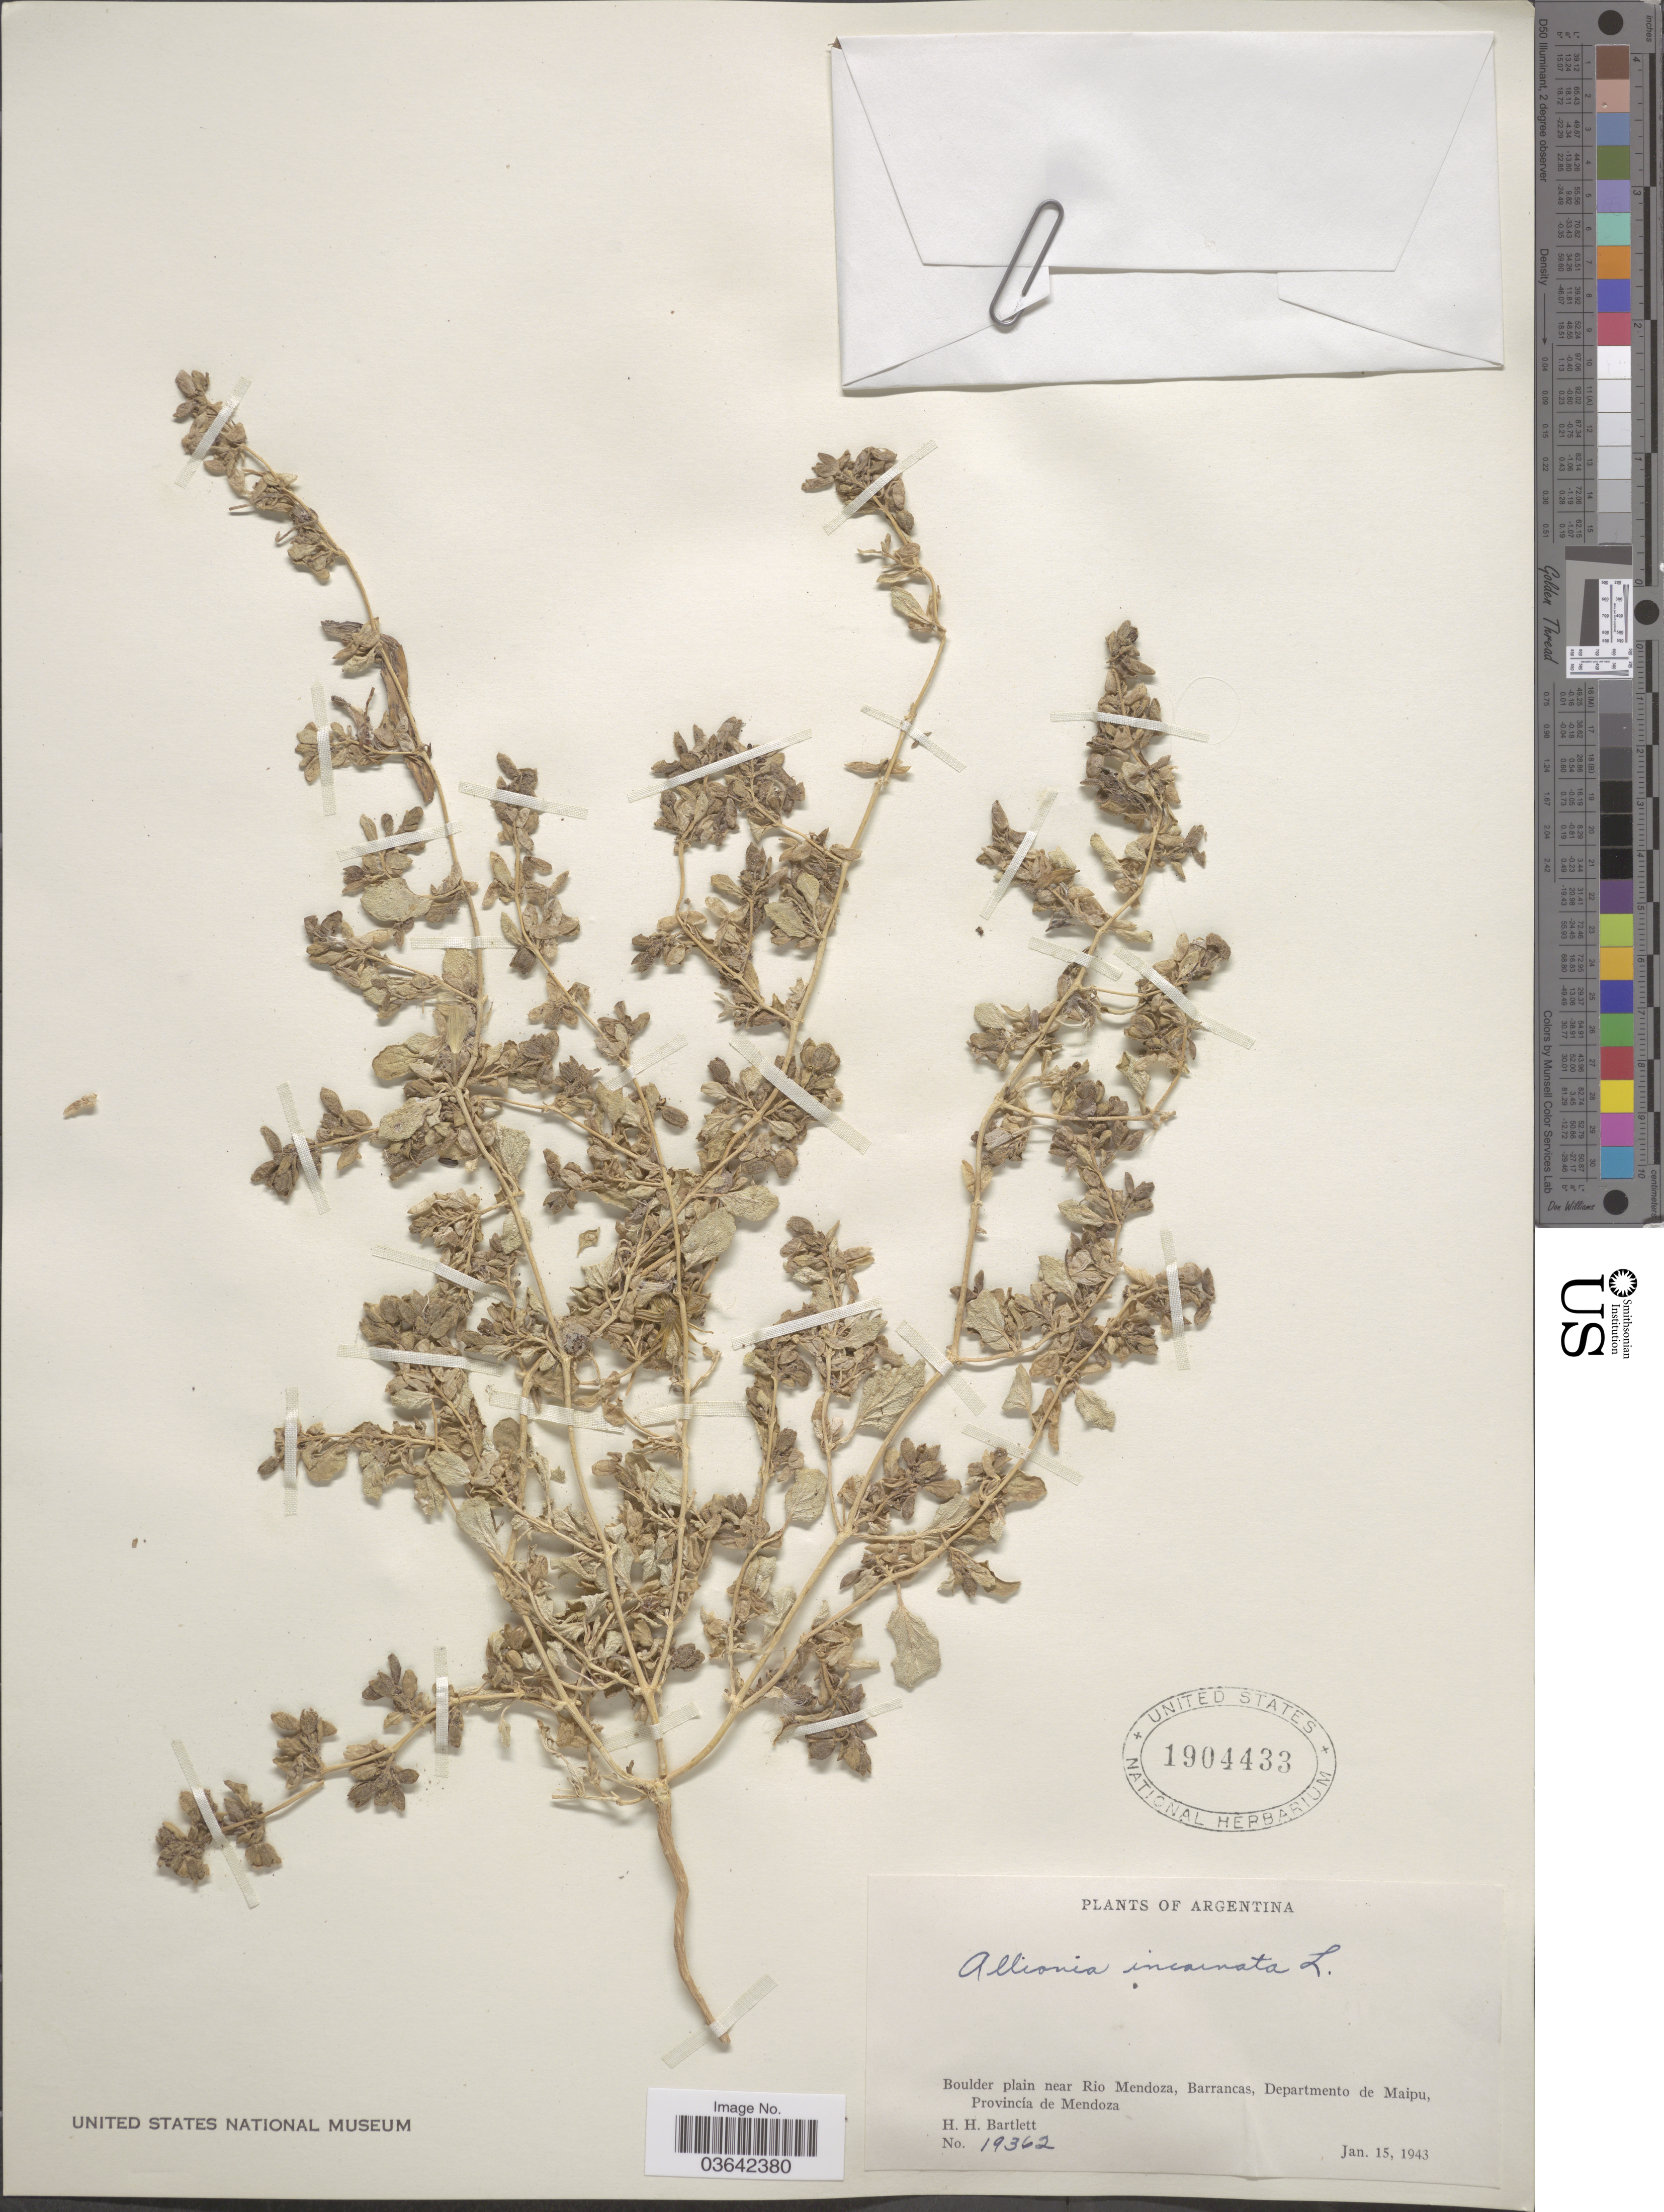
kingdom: Plantae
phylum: Tracheophyta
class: Magnoliopsida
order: Caryophyllales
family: Nyctaginaceae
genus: Allionia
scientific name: Allionia incarnata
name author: L.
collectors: H. H. Bartlett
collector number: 19362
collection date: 1943-01-15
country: Argentina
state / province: Mendoza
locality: Boulder plain near Rio Mendoza, Barrancas, Departamento de Maipu.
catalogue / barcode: US 1904433